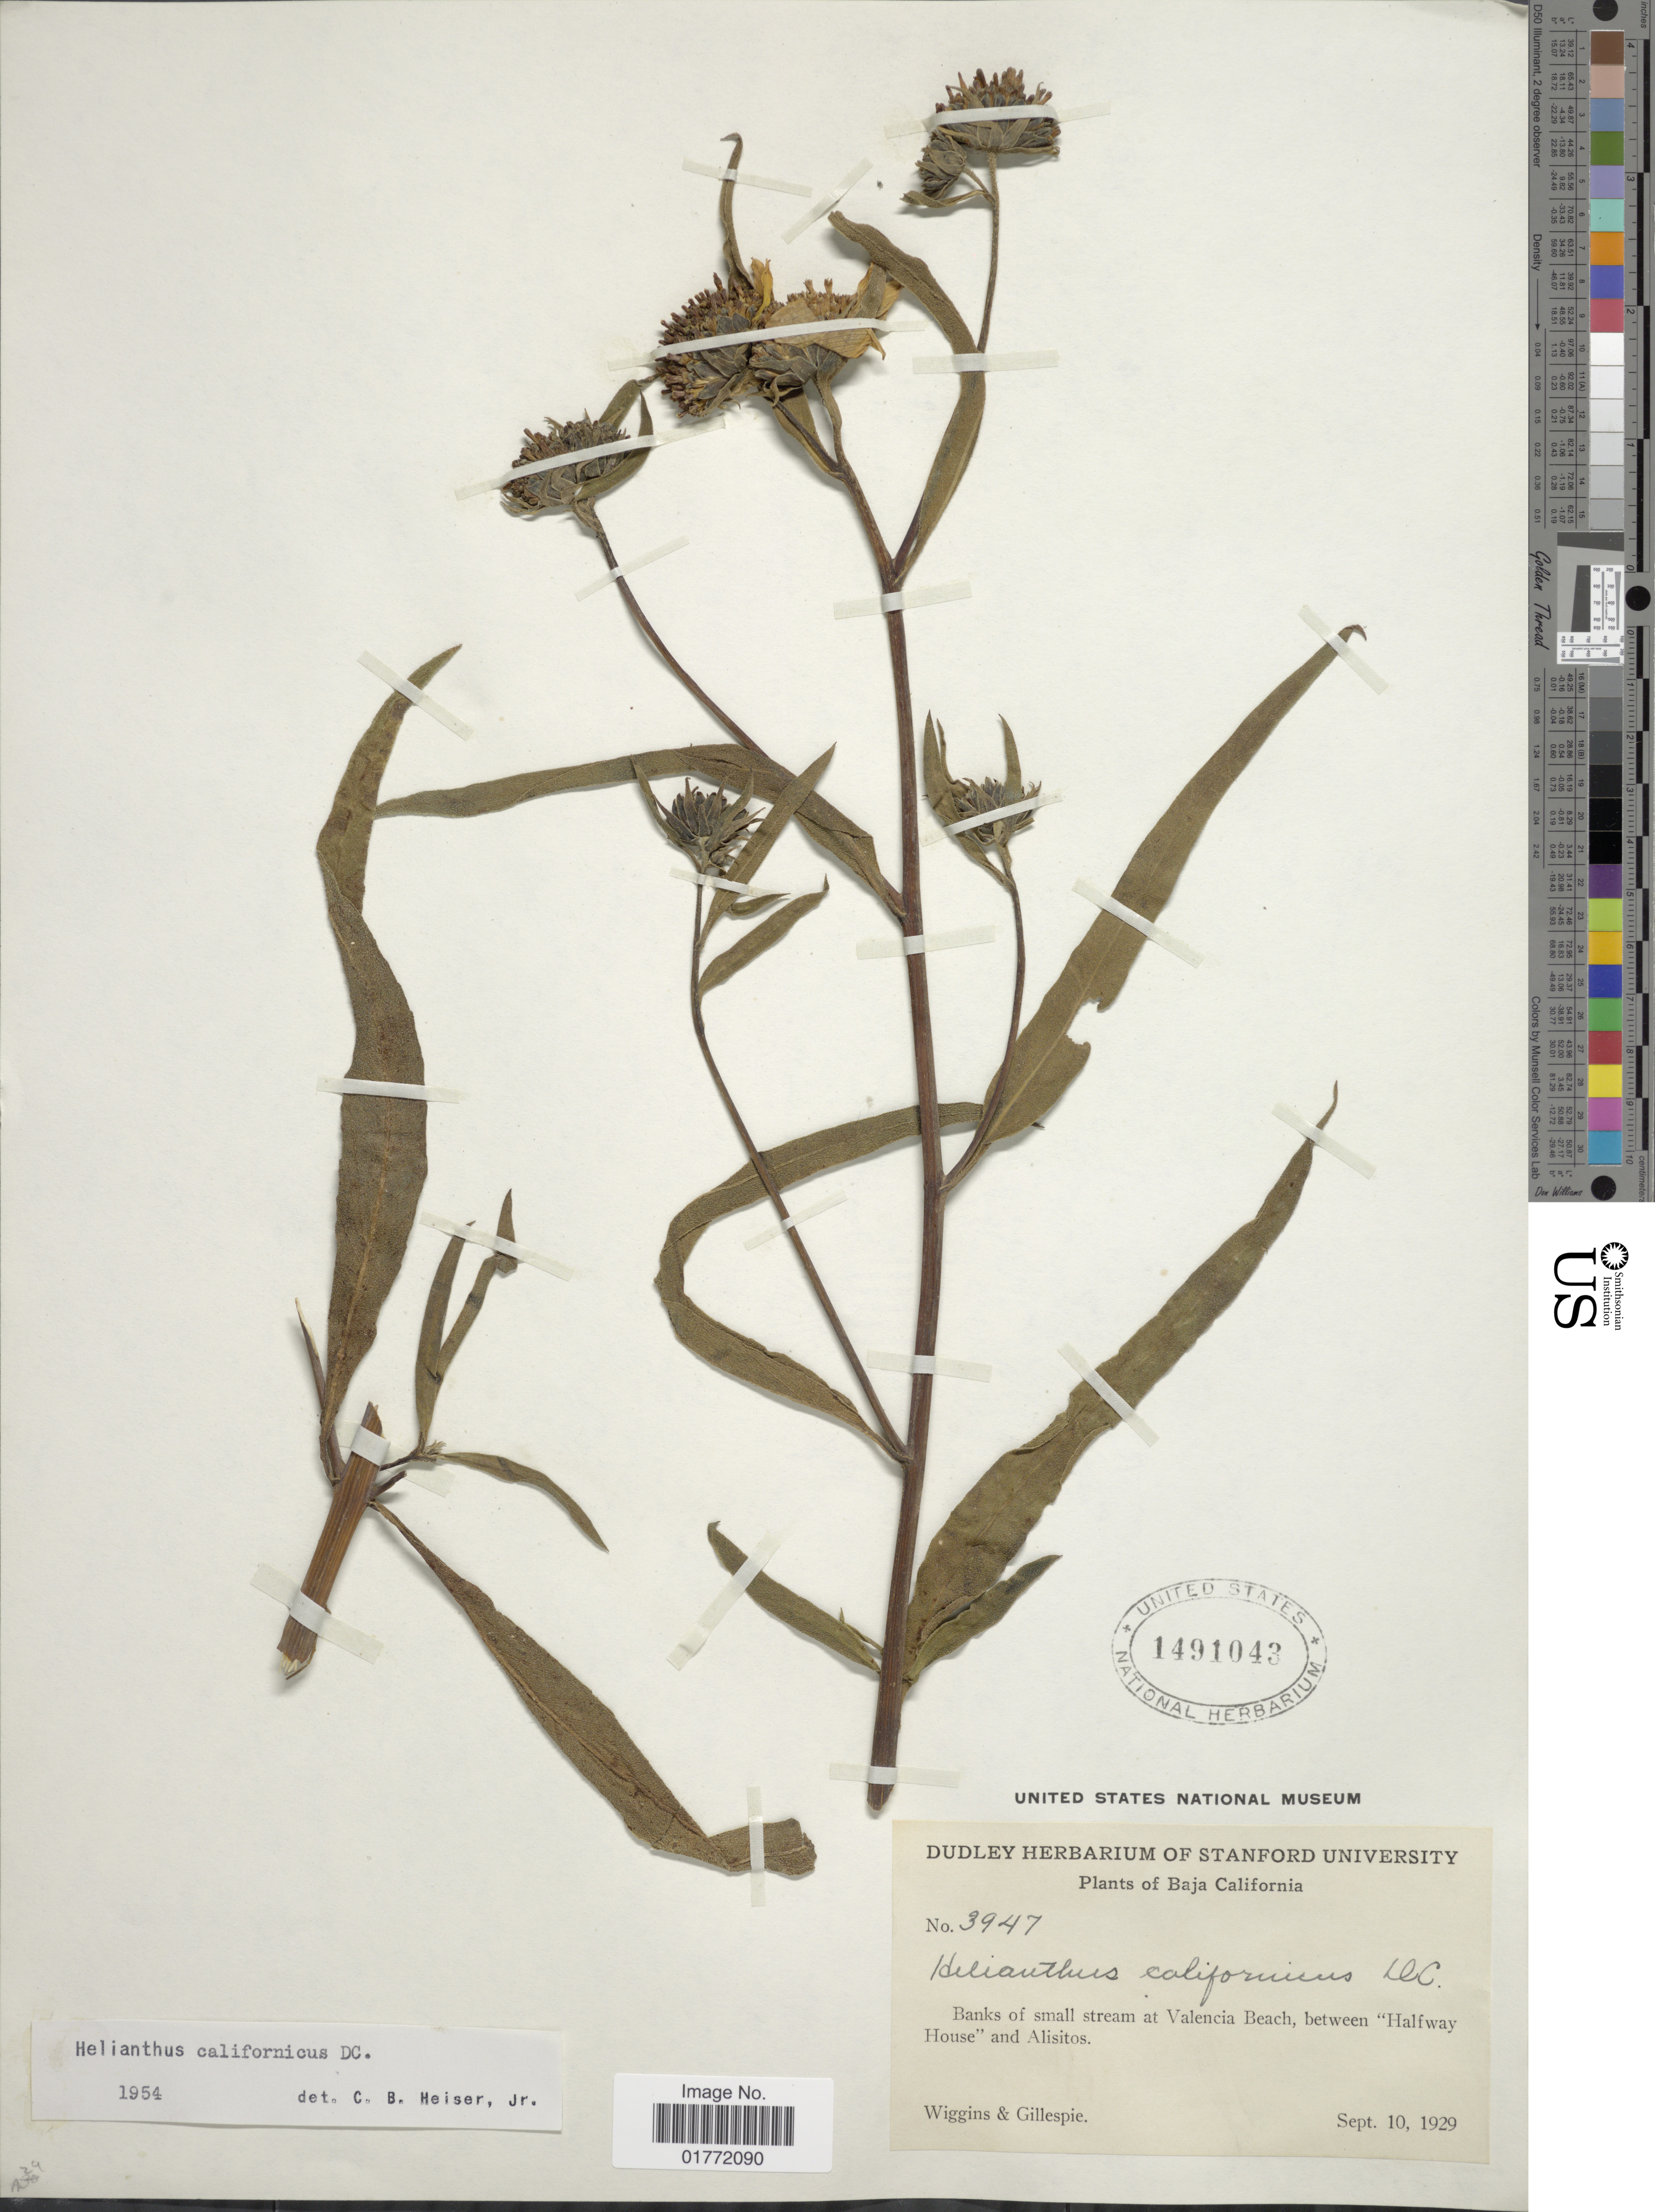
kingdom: Plantae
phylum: Tracheophyta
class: Magnoliopsida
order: Asterales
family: Asteraceae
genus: Helianthus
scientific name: Helianthus californicus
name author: DC.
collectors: -- Wiggins & -- Gillespie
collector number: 3947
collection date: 1929-09-10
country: Mexico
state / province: Baja California Norte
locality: Banks of small stream at Valencia Beach, between "Halfway House" and Alisitos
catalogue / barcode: US 1491043